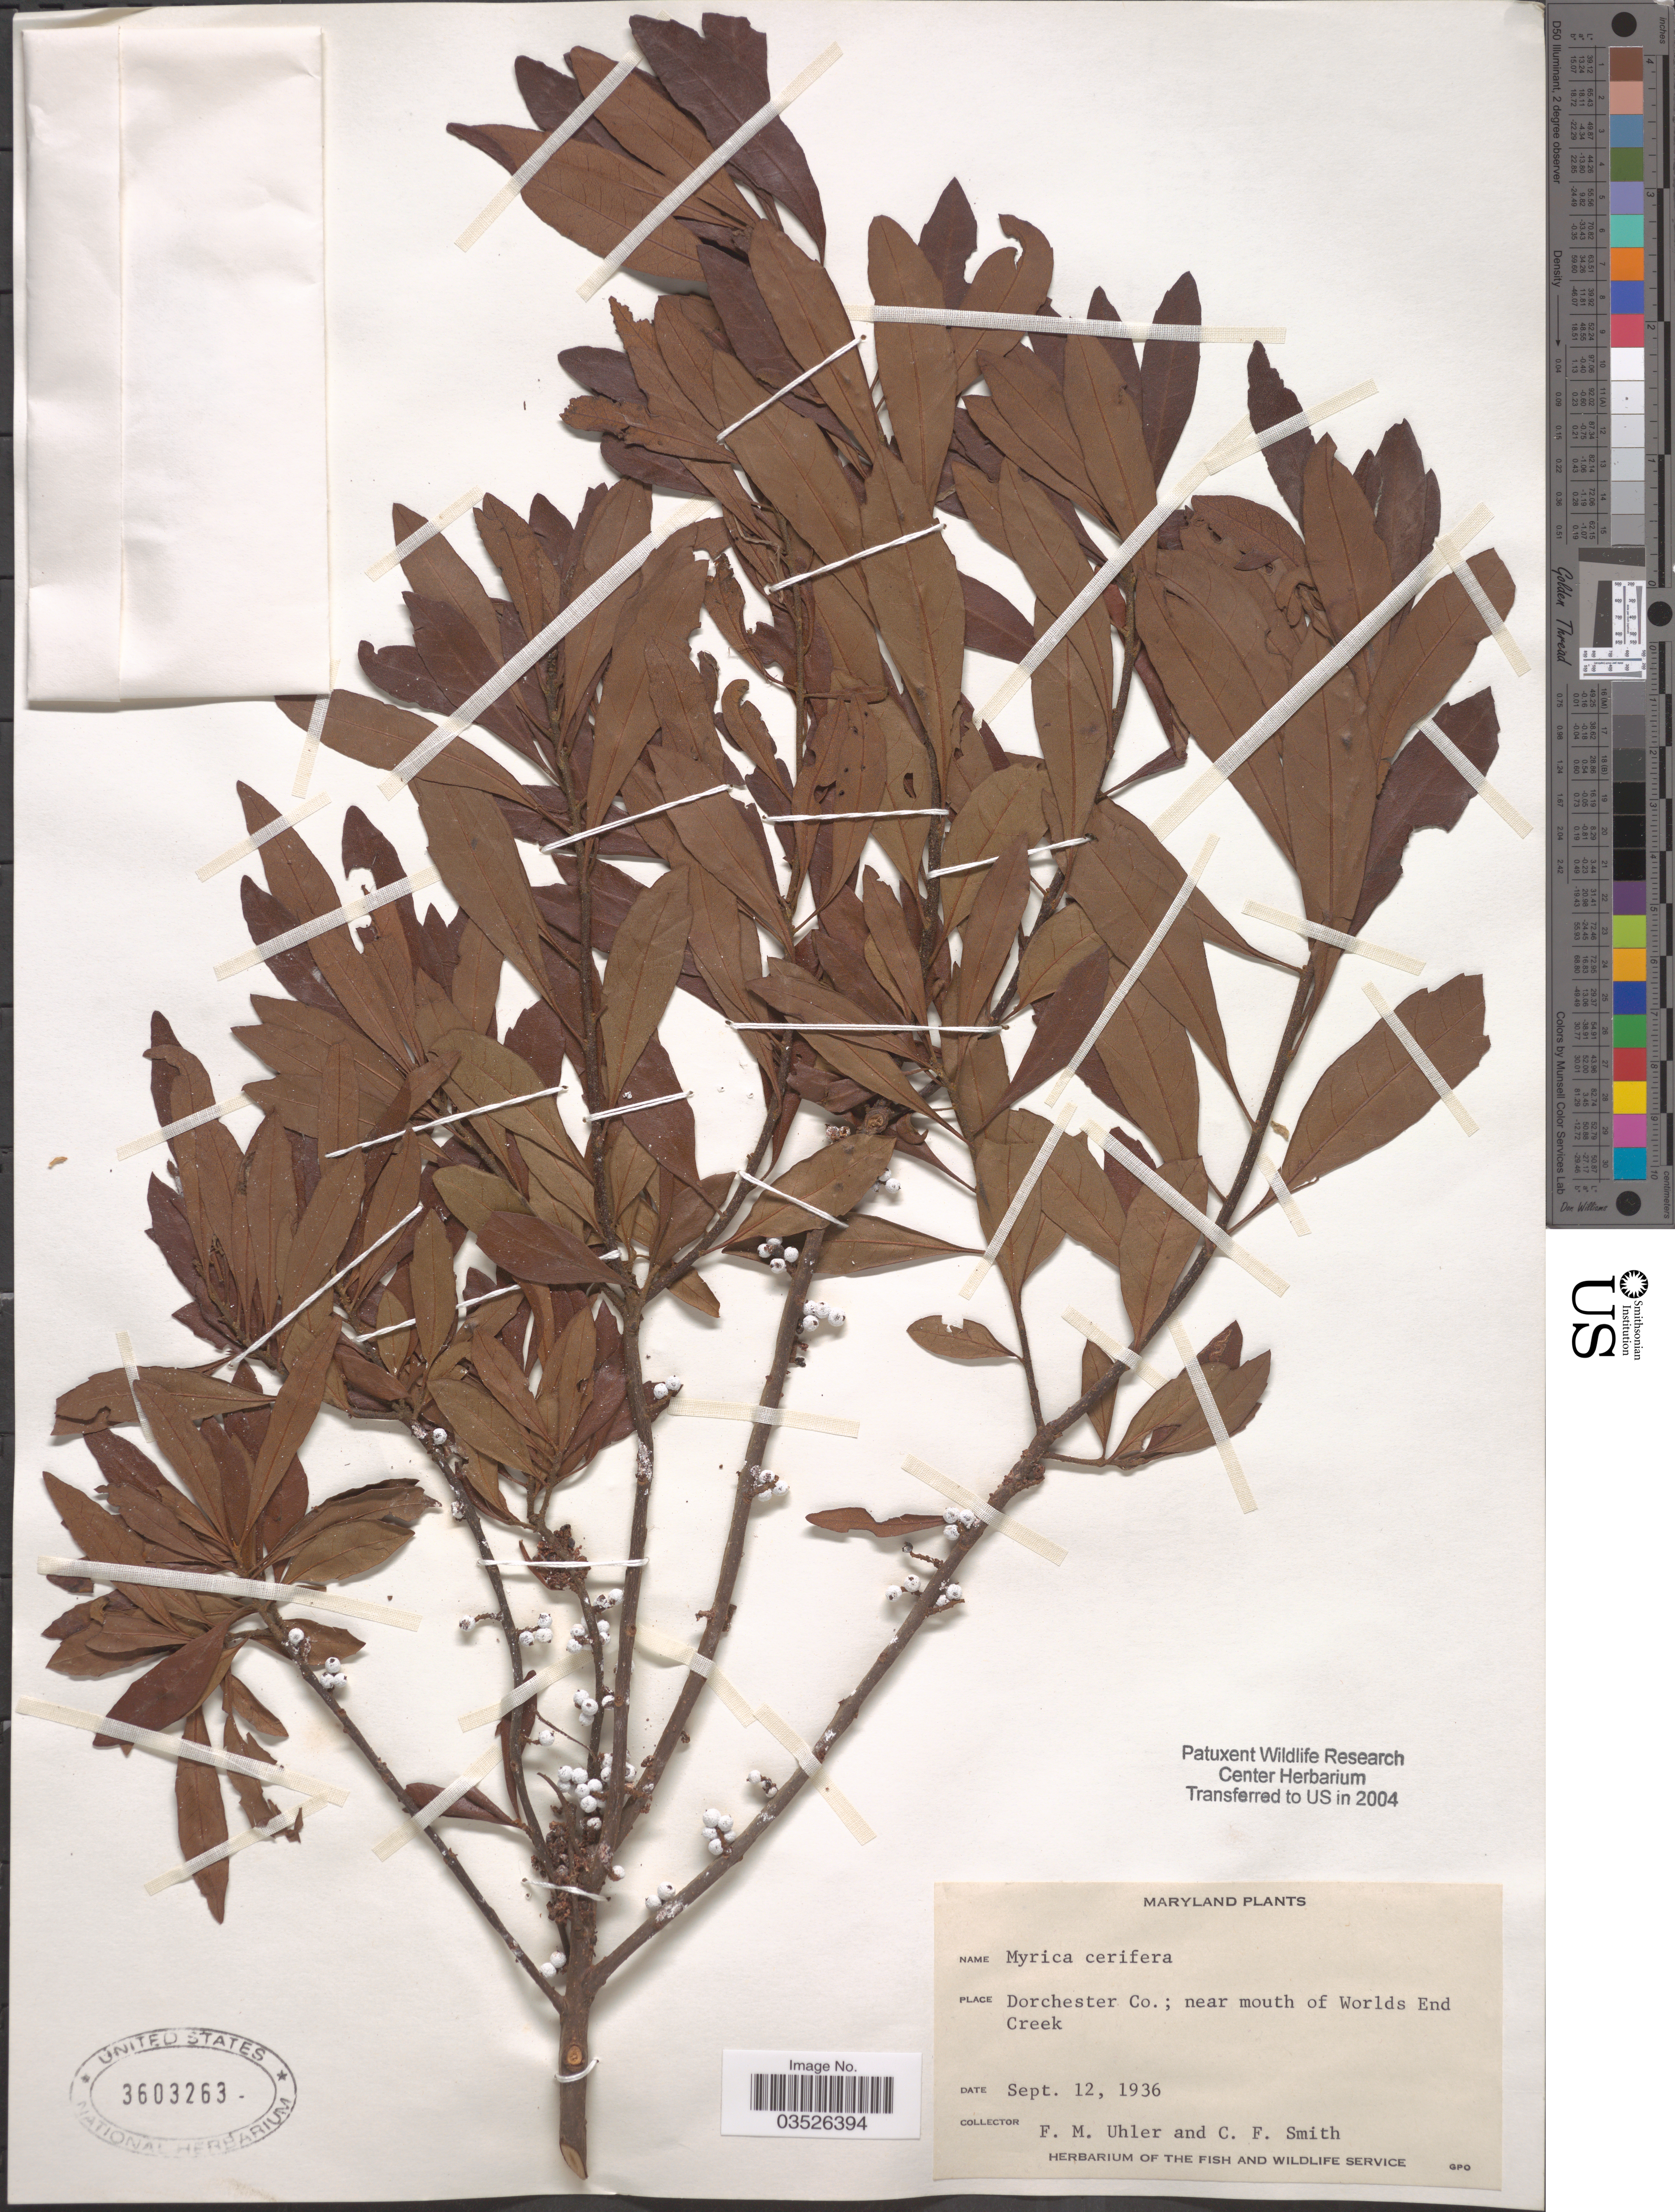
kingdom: Plantae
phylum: Tracheophyta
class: Magnoliopsida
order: Fagales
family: Myricaceae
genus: Morella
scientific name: Morella cerifera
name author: (L.) Small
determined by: Strong, M. T., (US), Smithsonian Institution - National Museum of Natural History (UNITED STATES)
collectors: F. M. Uhler & C. F. Smith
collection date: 1936-09-12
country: United States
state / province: Maryland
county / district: Dorchester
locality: Dorchester Co.; near mouth of Worlds End Creek.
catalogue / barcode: US 3603263